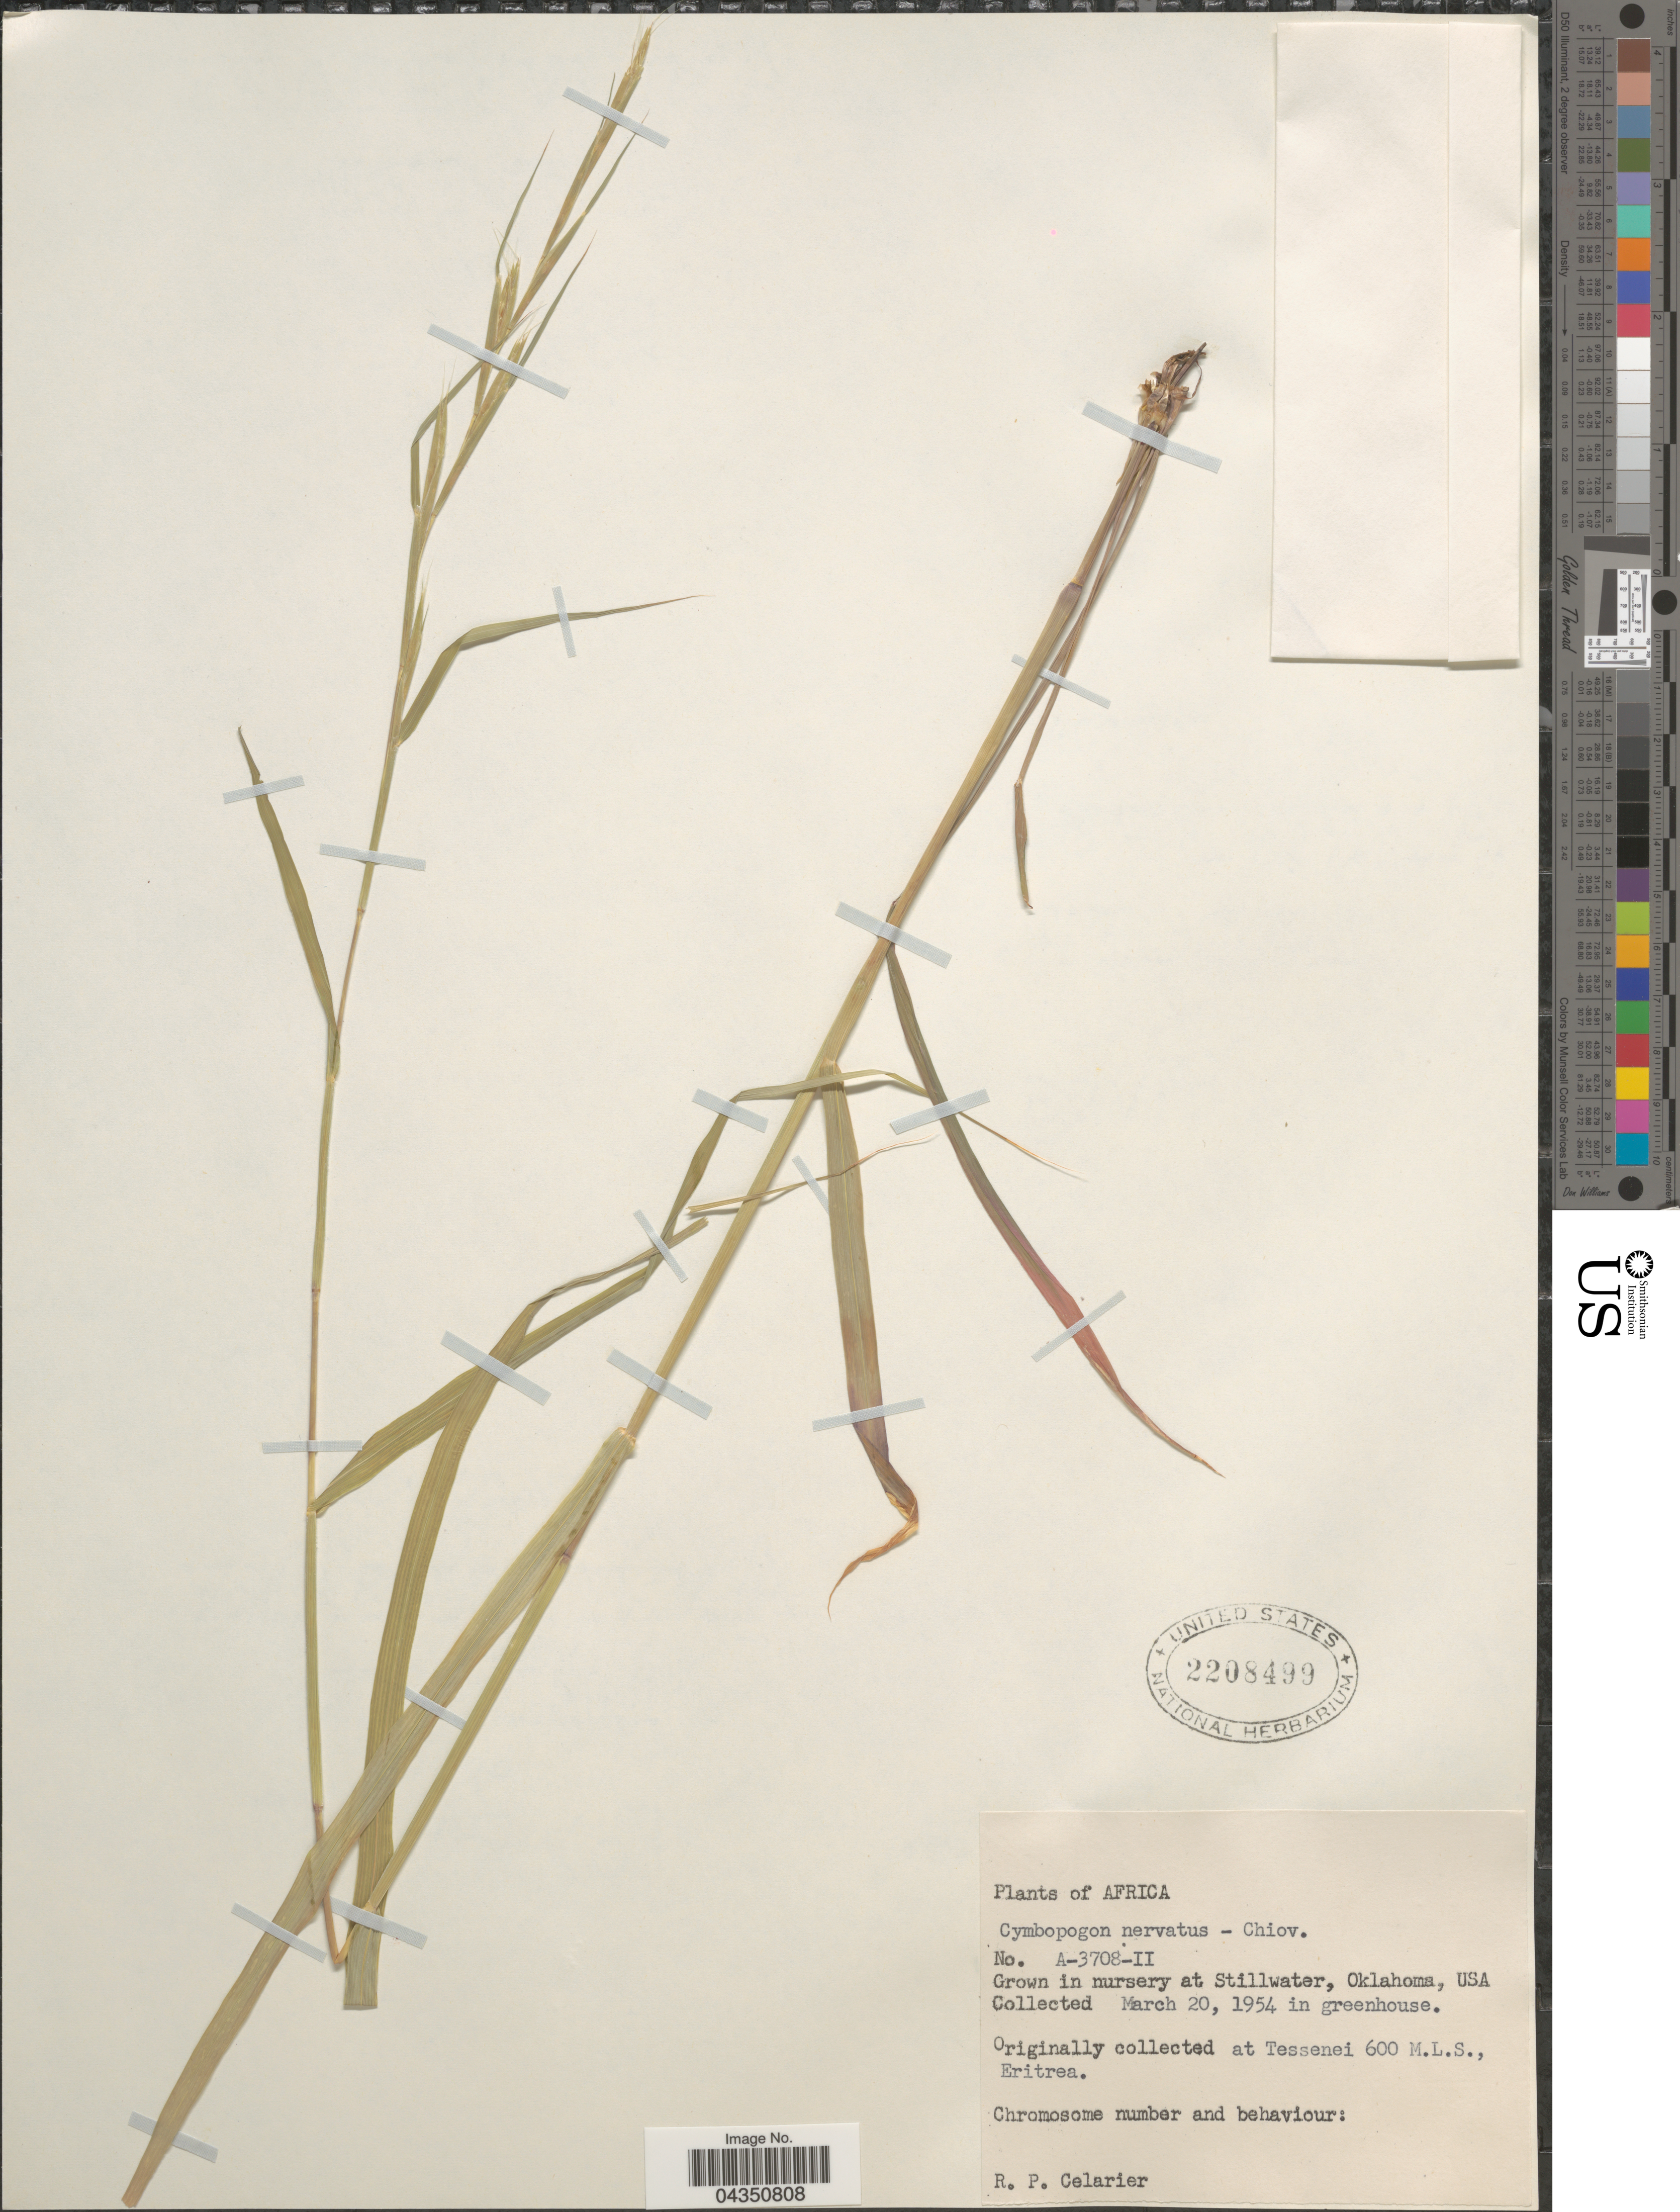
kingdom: Plantae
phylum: Tracheophyta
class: Liliopsida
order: Poales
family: Poaceae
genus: Cymbopogon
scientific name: Cymbopogon nervatus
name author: A. Camus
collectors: R. Celarier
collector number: A-3708-II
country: United States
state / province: Oklahoma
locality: In nursery at Stillwater.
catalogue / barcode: US 2208499